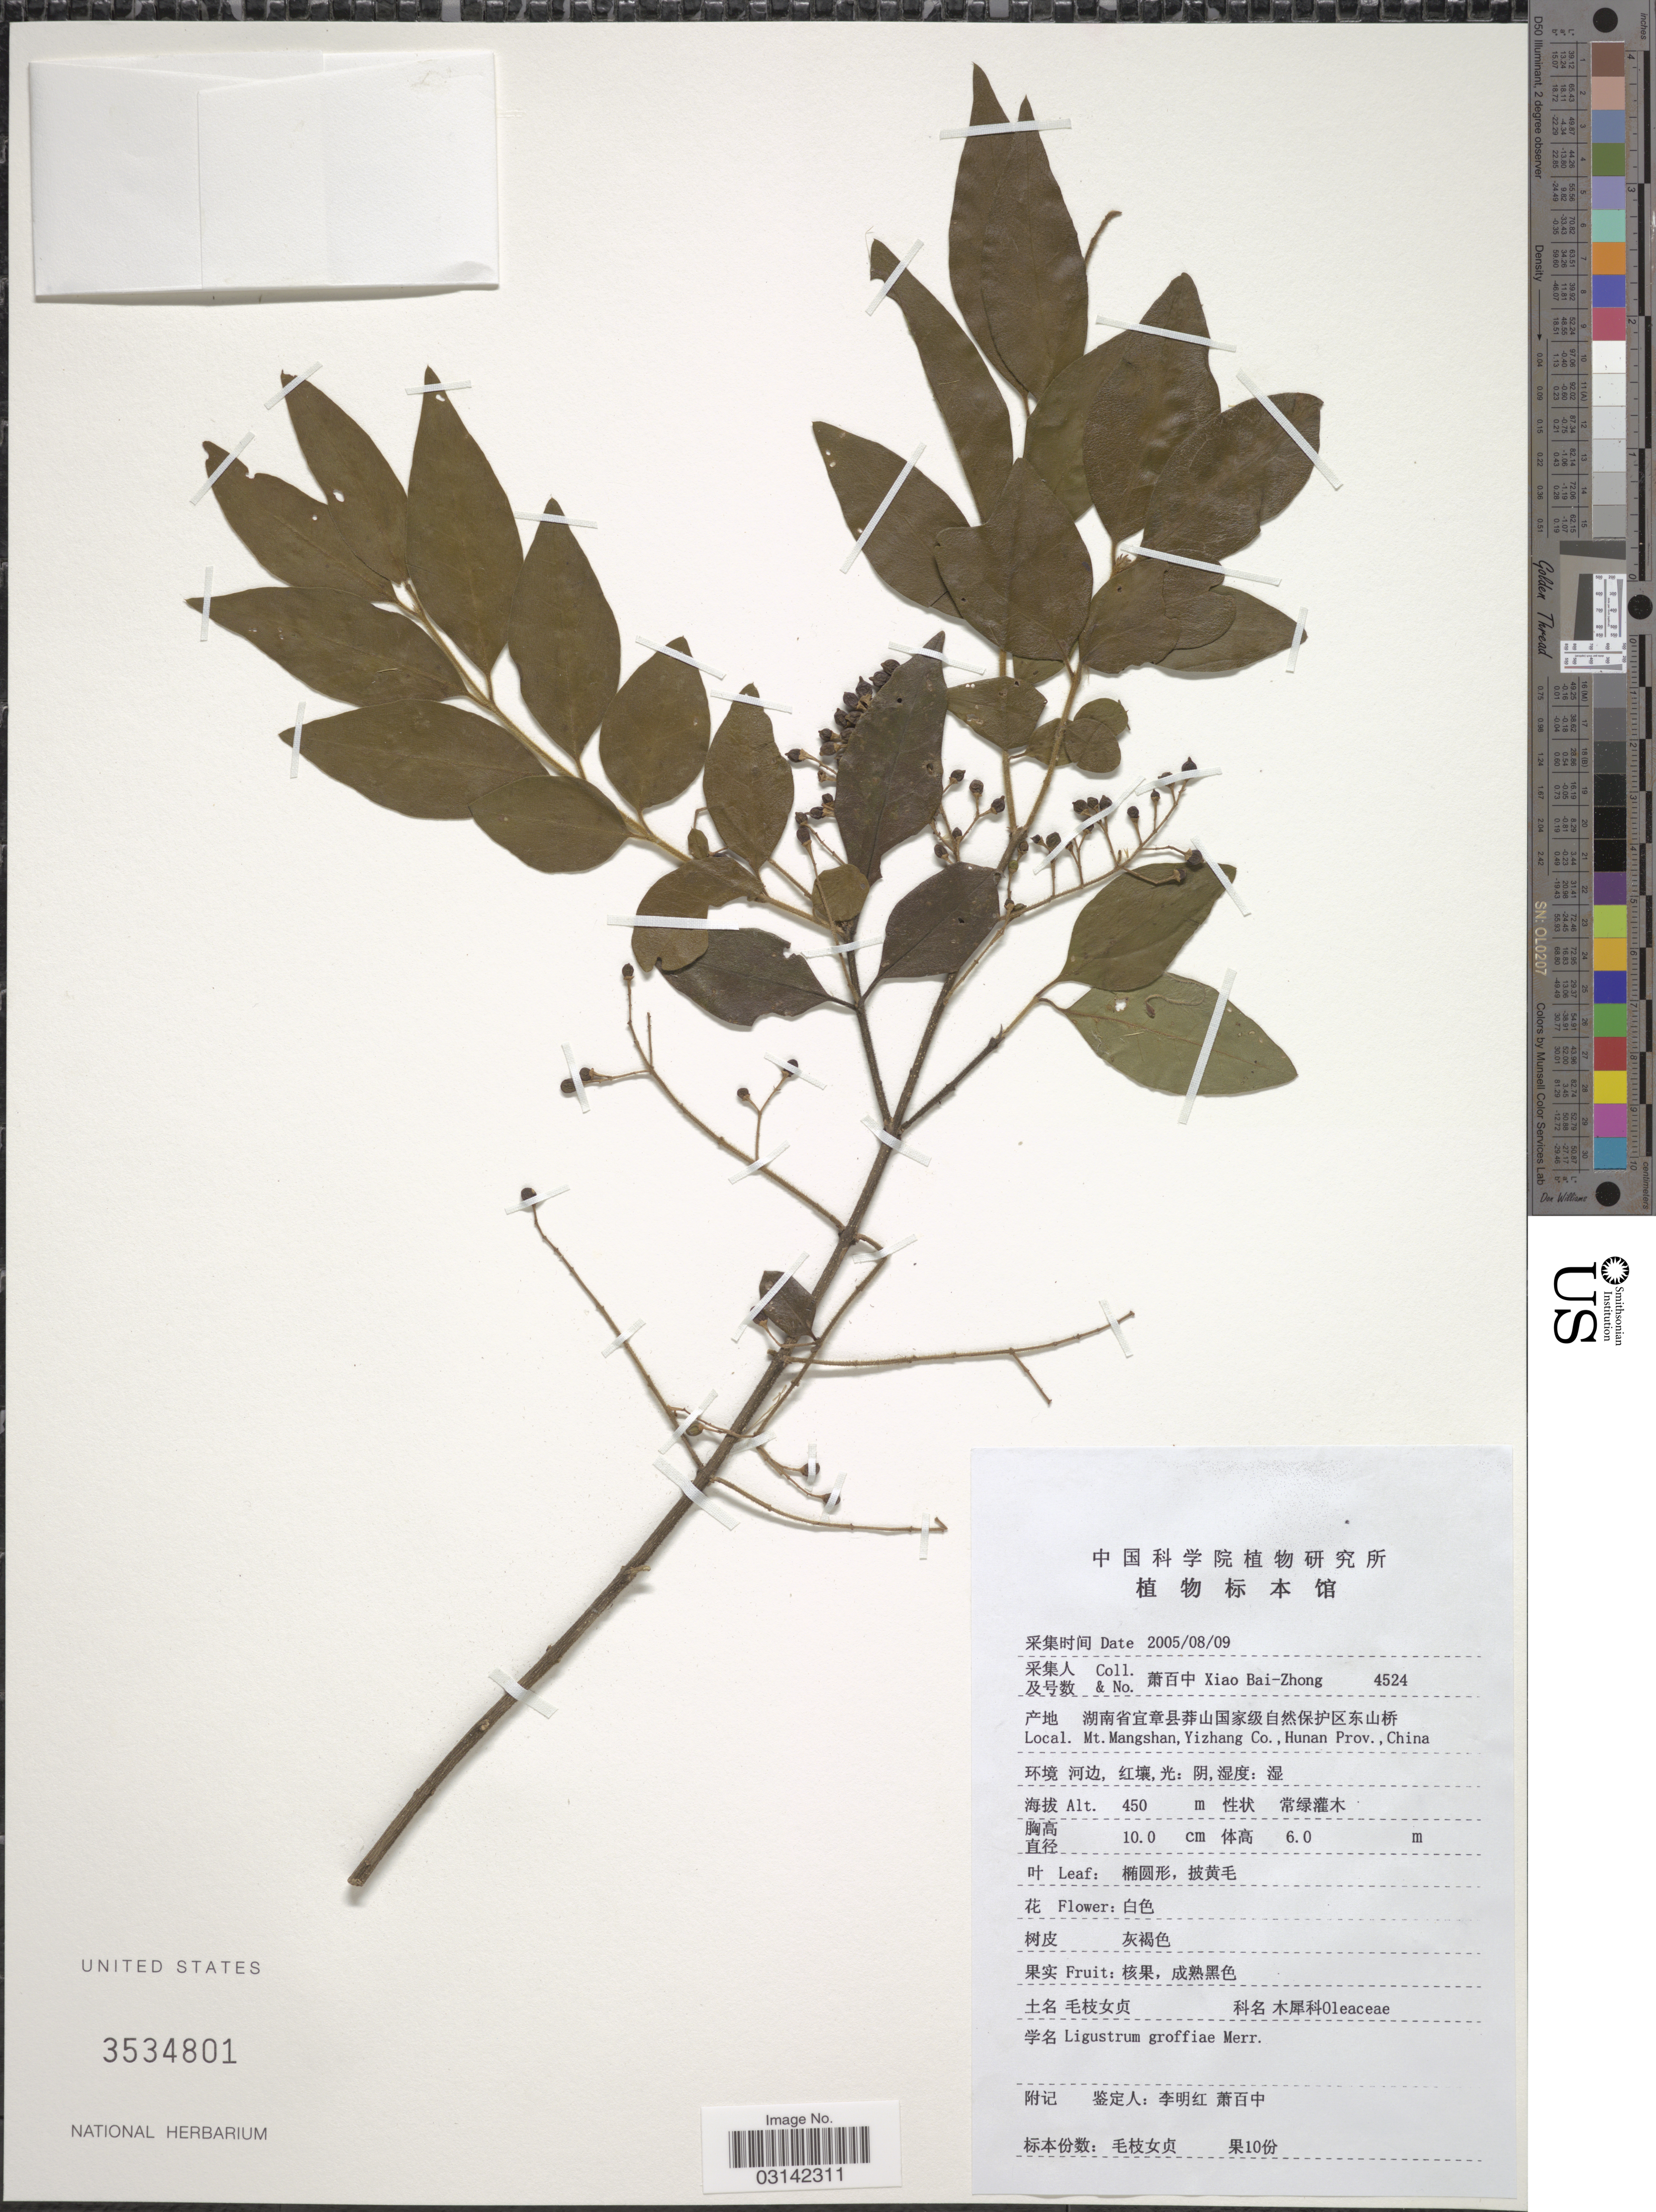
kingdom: Plantae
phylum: Tracheophyta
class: Magnoliopsida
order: Lamiales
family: Oleaceae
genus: Ligustrum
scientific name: Ligustrum groffiae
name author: Merr.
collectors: B. Z. Xiao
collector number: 4524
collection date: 2005-08-09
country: China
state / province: Hunan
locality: Mt. Mangshan, Yizhang Co.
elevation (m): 450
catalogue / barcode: US 3534801